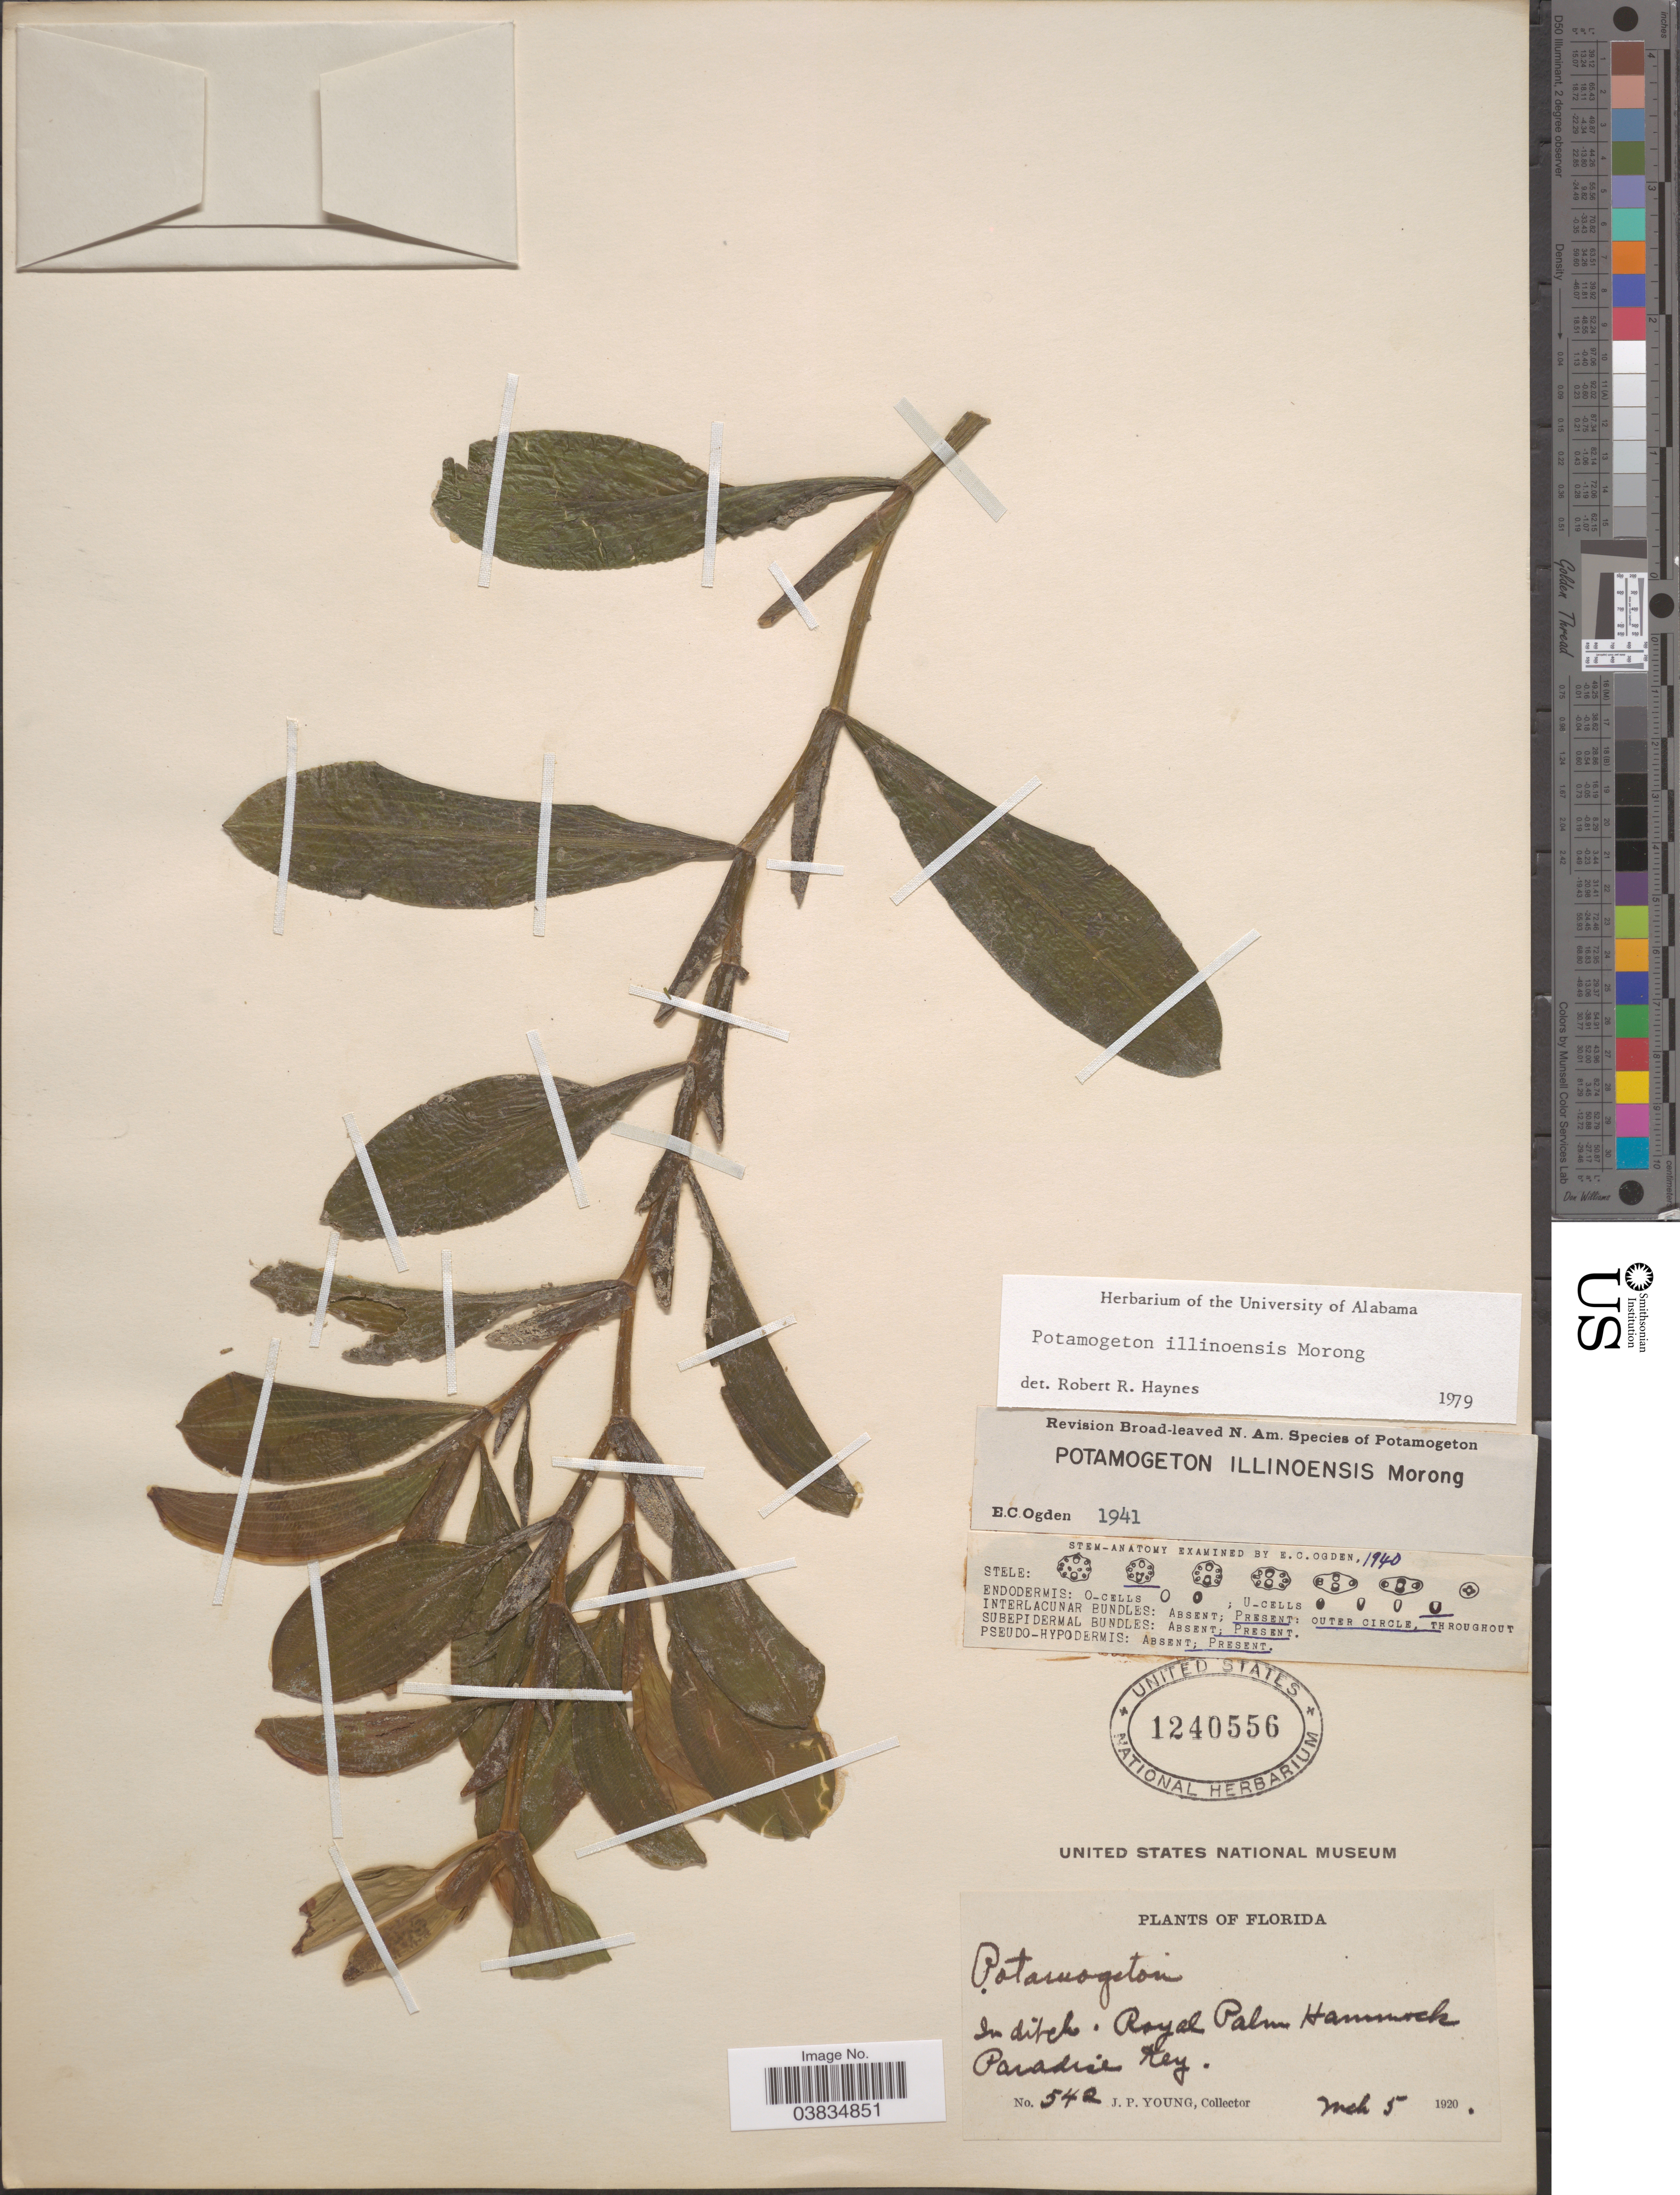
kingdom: Plantae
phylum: Tracheophyta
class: Liliopsida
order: Alismatales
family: Potamogetonaceae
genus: Potamogeton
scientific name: Potamogeton illinoensis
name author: Morong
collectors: J. P. Young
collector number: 542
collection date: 1920-03-05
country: United States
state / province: Florida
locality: Royal Palm Hammock. Paradise Key.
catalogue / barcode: US 1240556